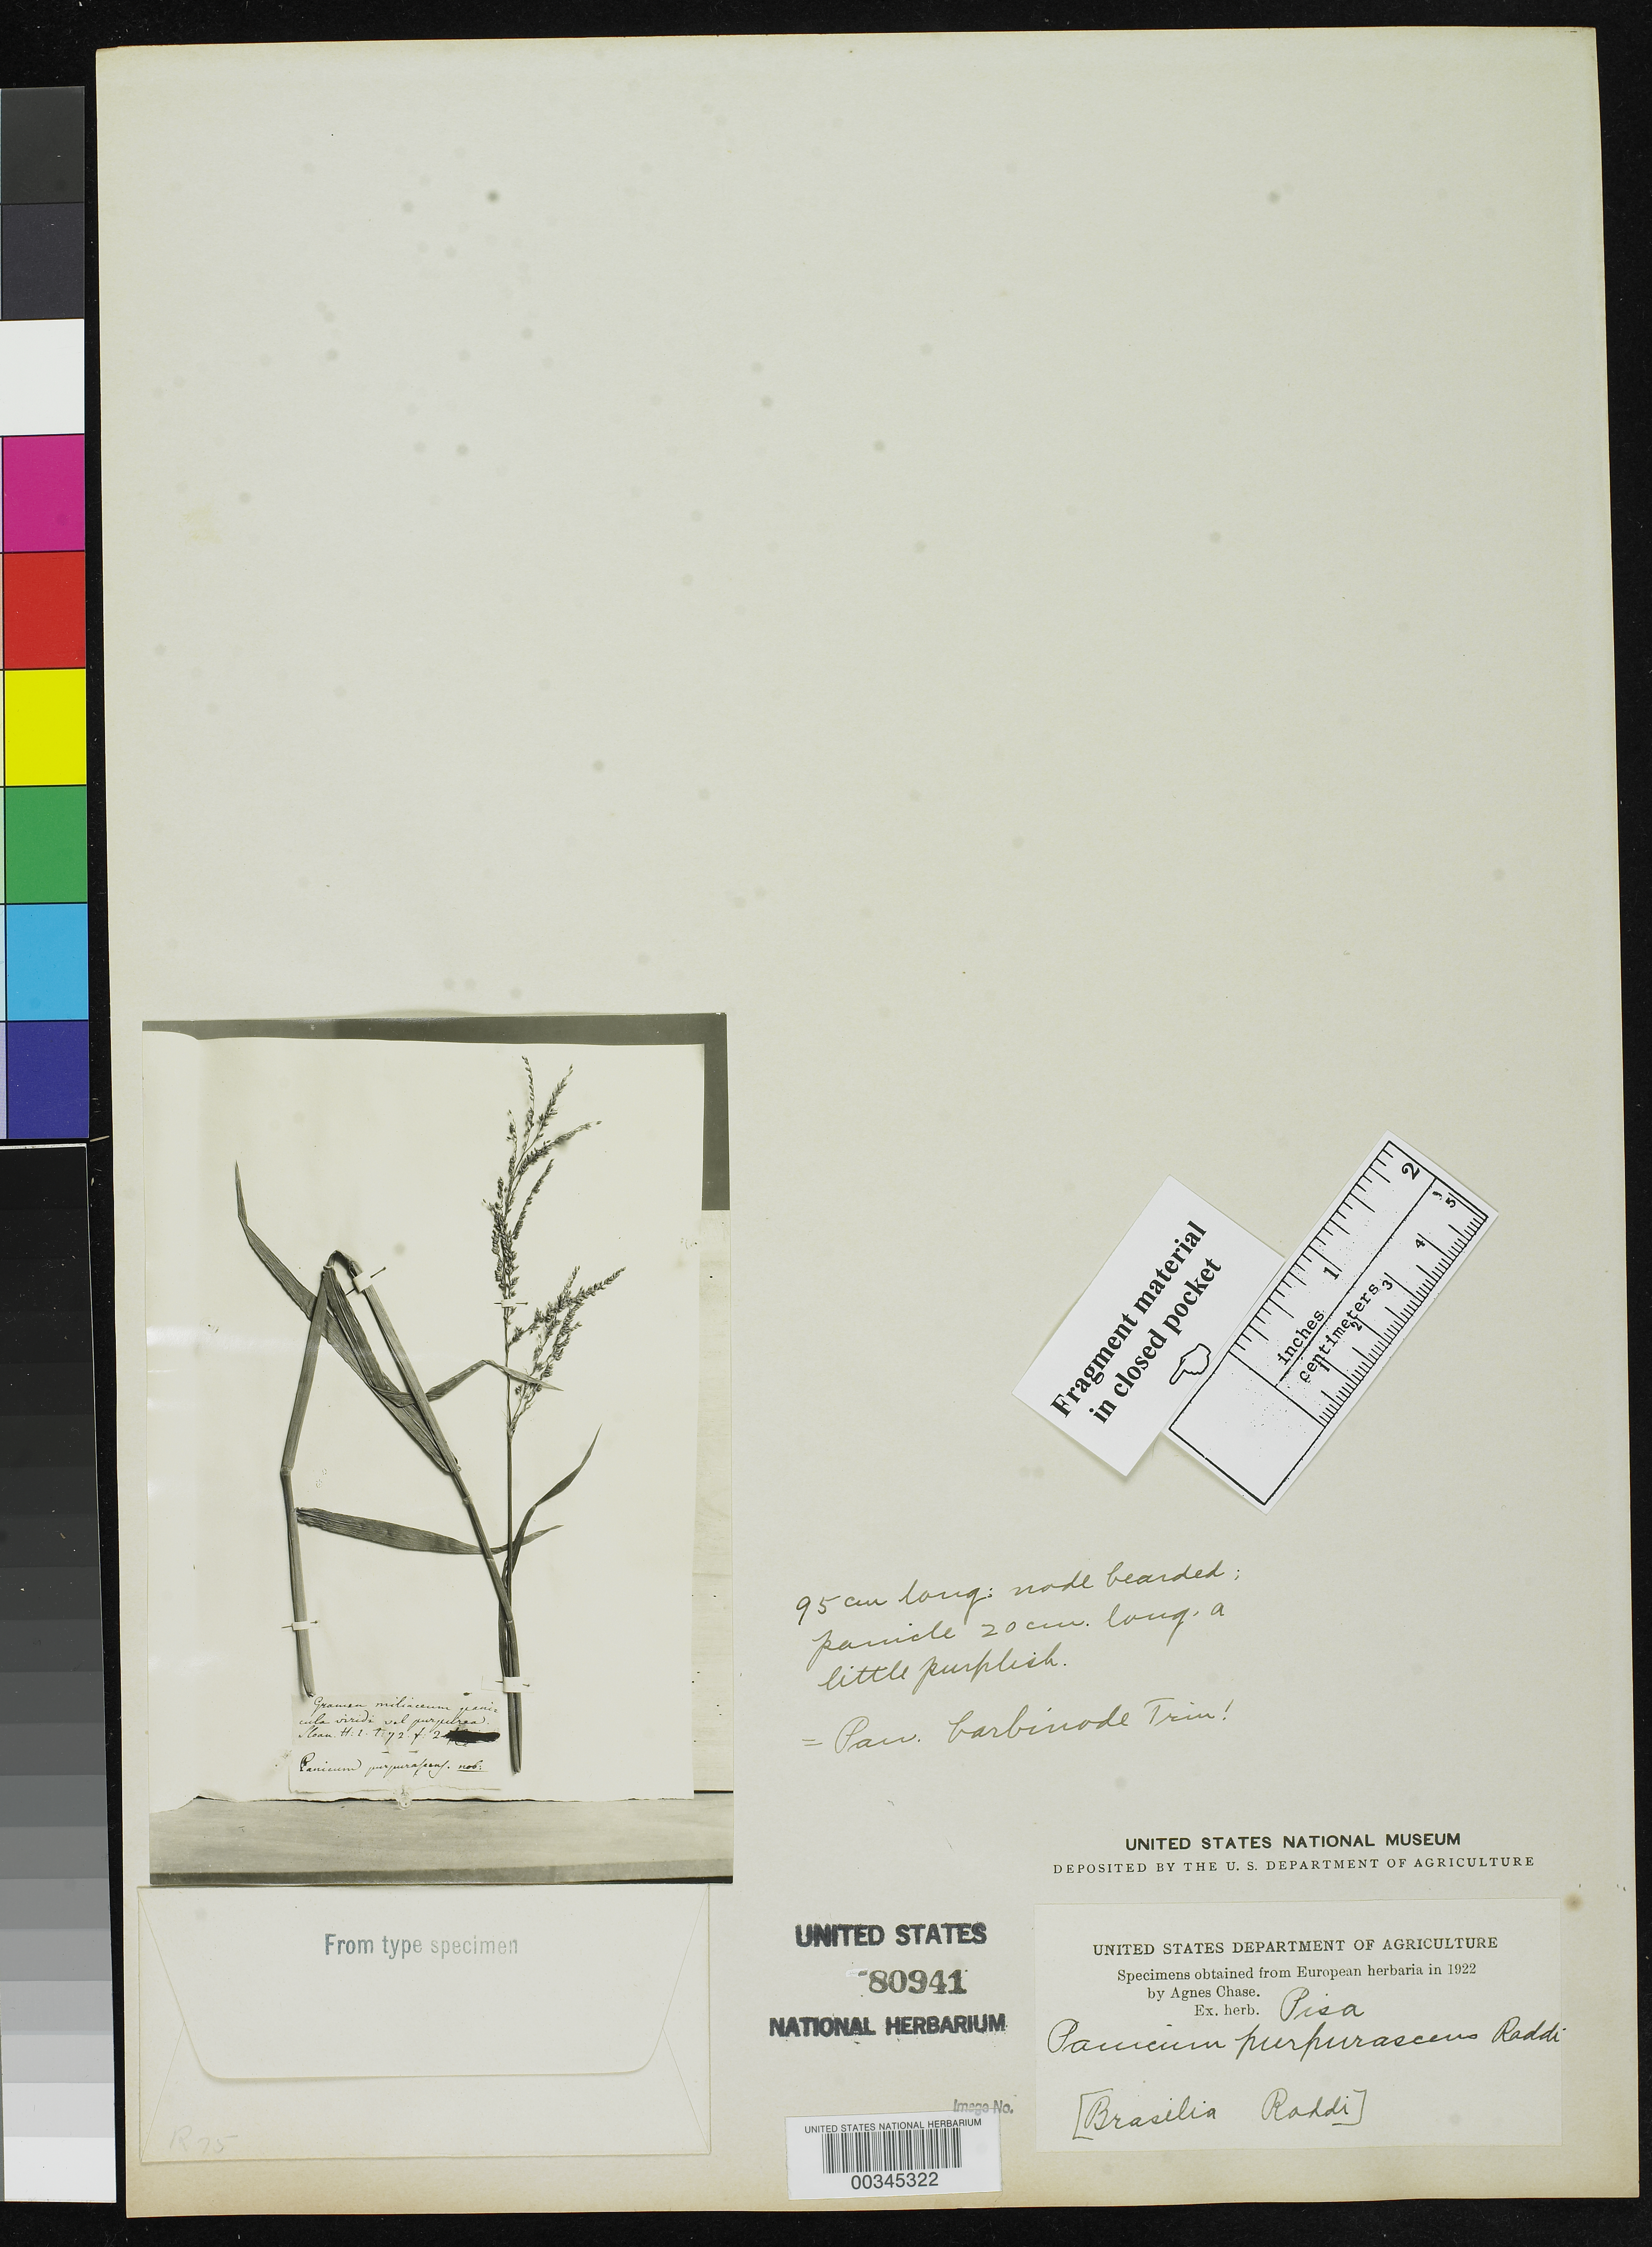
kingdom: Plantae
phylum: Tracheophyta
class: Liliopsida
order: Poales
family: Poaceae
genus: Panicum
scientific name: Panicum purpurascens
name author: Raddi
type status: Type Fragment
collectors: G. Raddi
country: Brazil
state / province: Rio de Janeiro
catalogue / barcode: US 80941